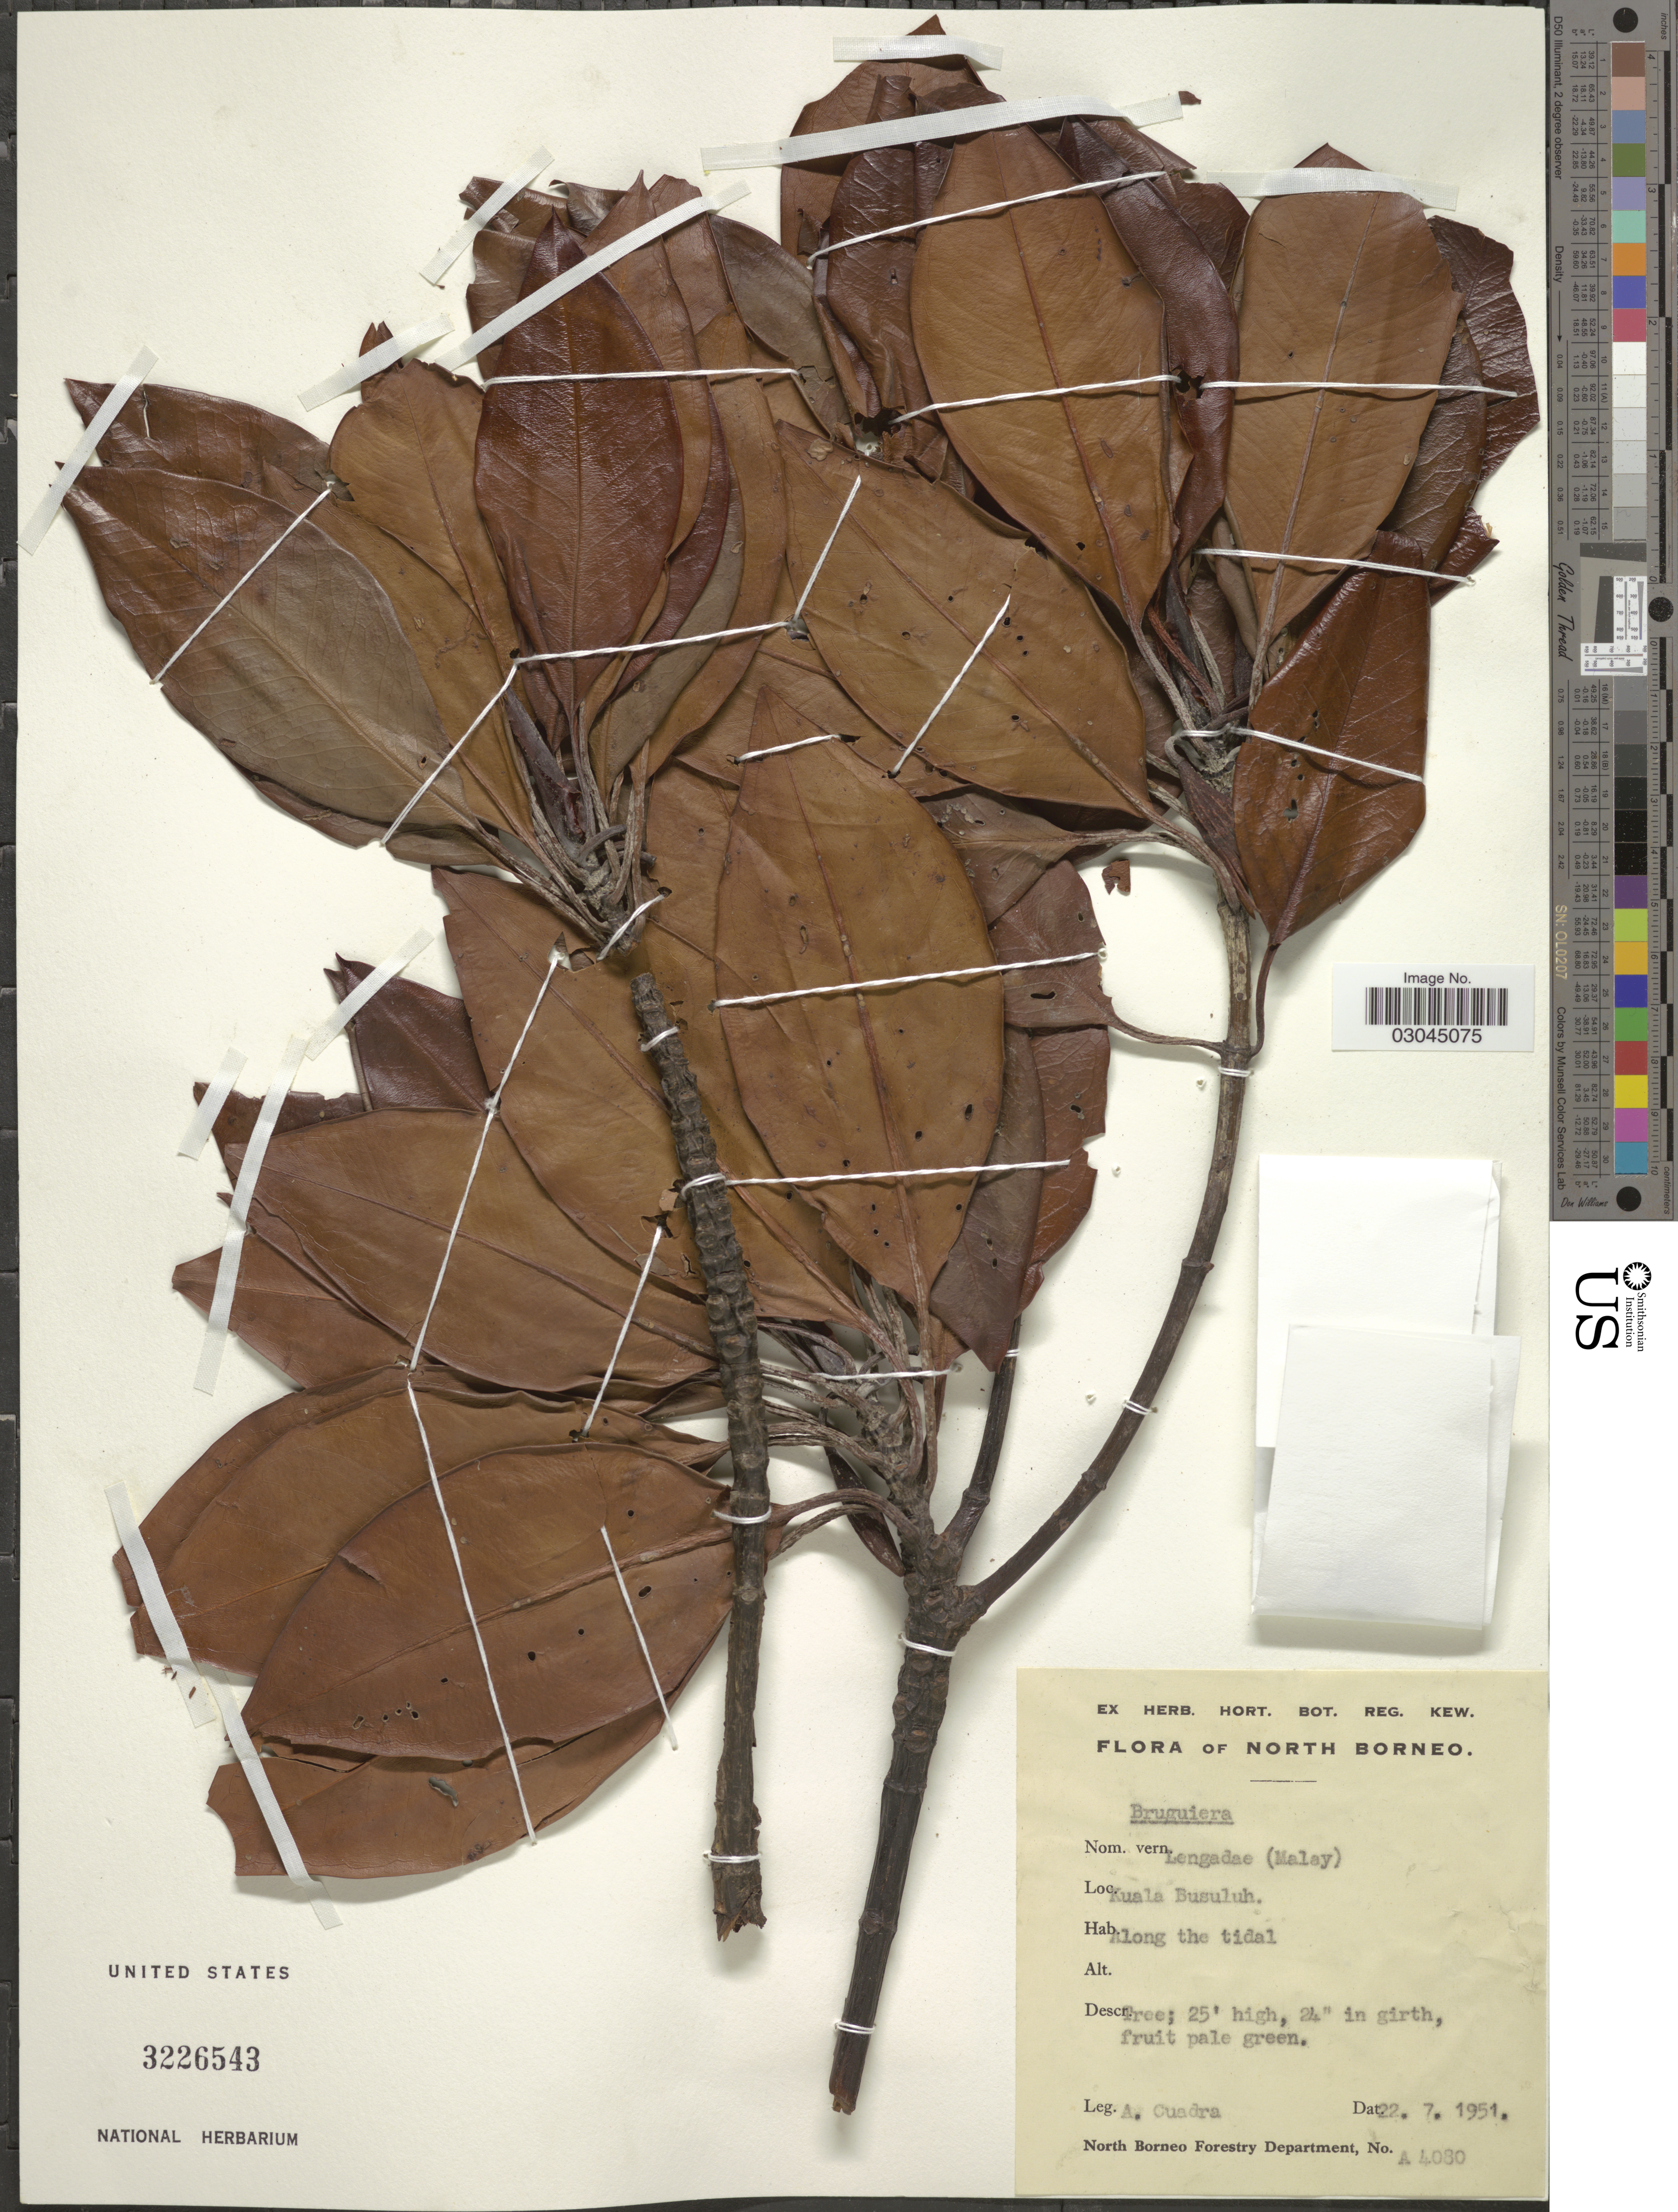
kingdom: Plantae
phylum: Tracheophyta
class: Magnoliopsida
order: Malpighiales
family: Rhizophoraceae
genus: Bruguiera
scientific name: Bruguiera sp.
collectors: A. Cuadra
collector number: A 4080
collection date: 1951-07-22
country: Malaysia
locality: North Borneo, Kuala Busuluh, Along the tidal.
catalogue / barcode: US 3226543